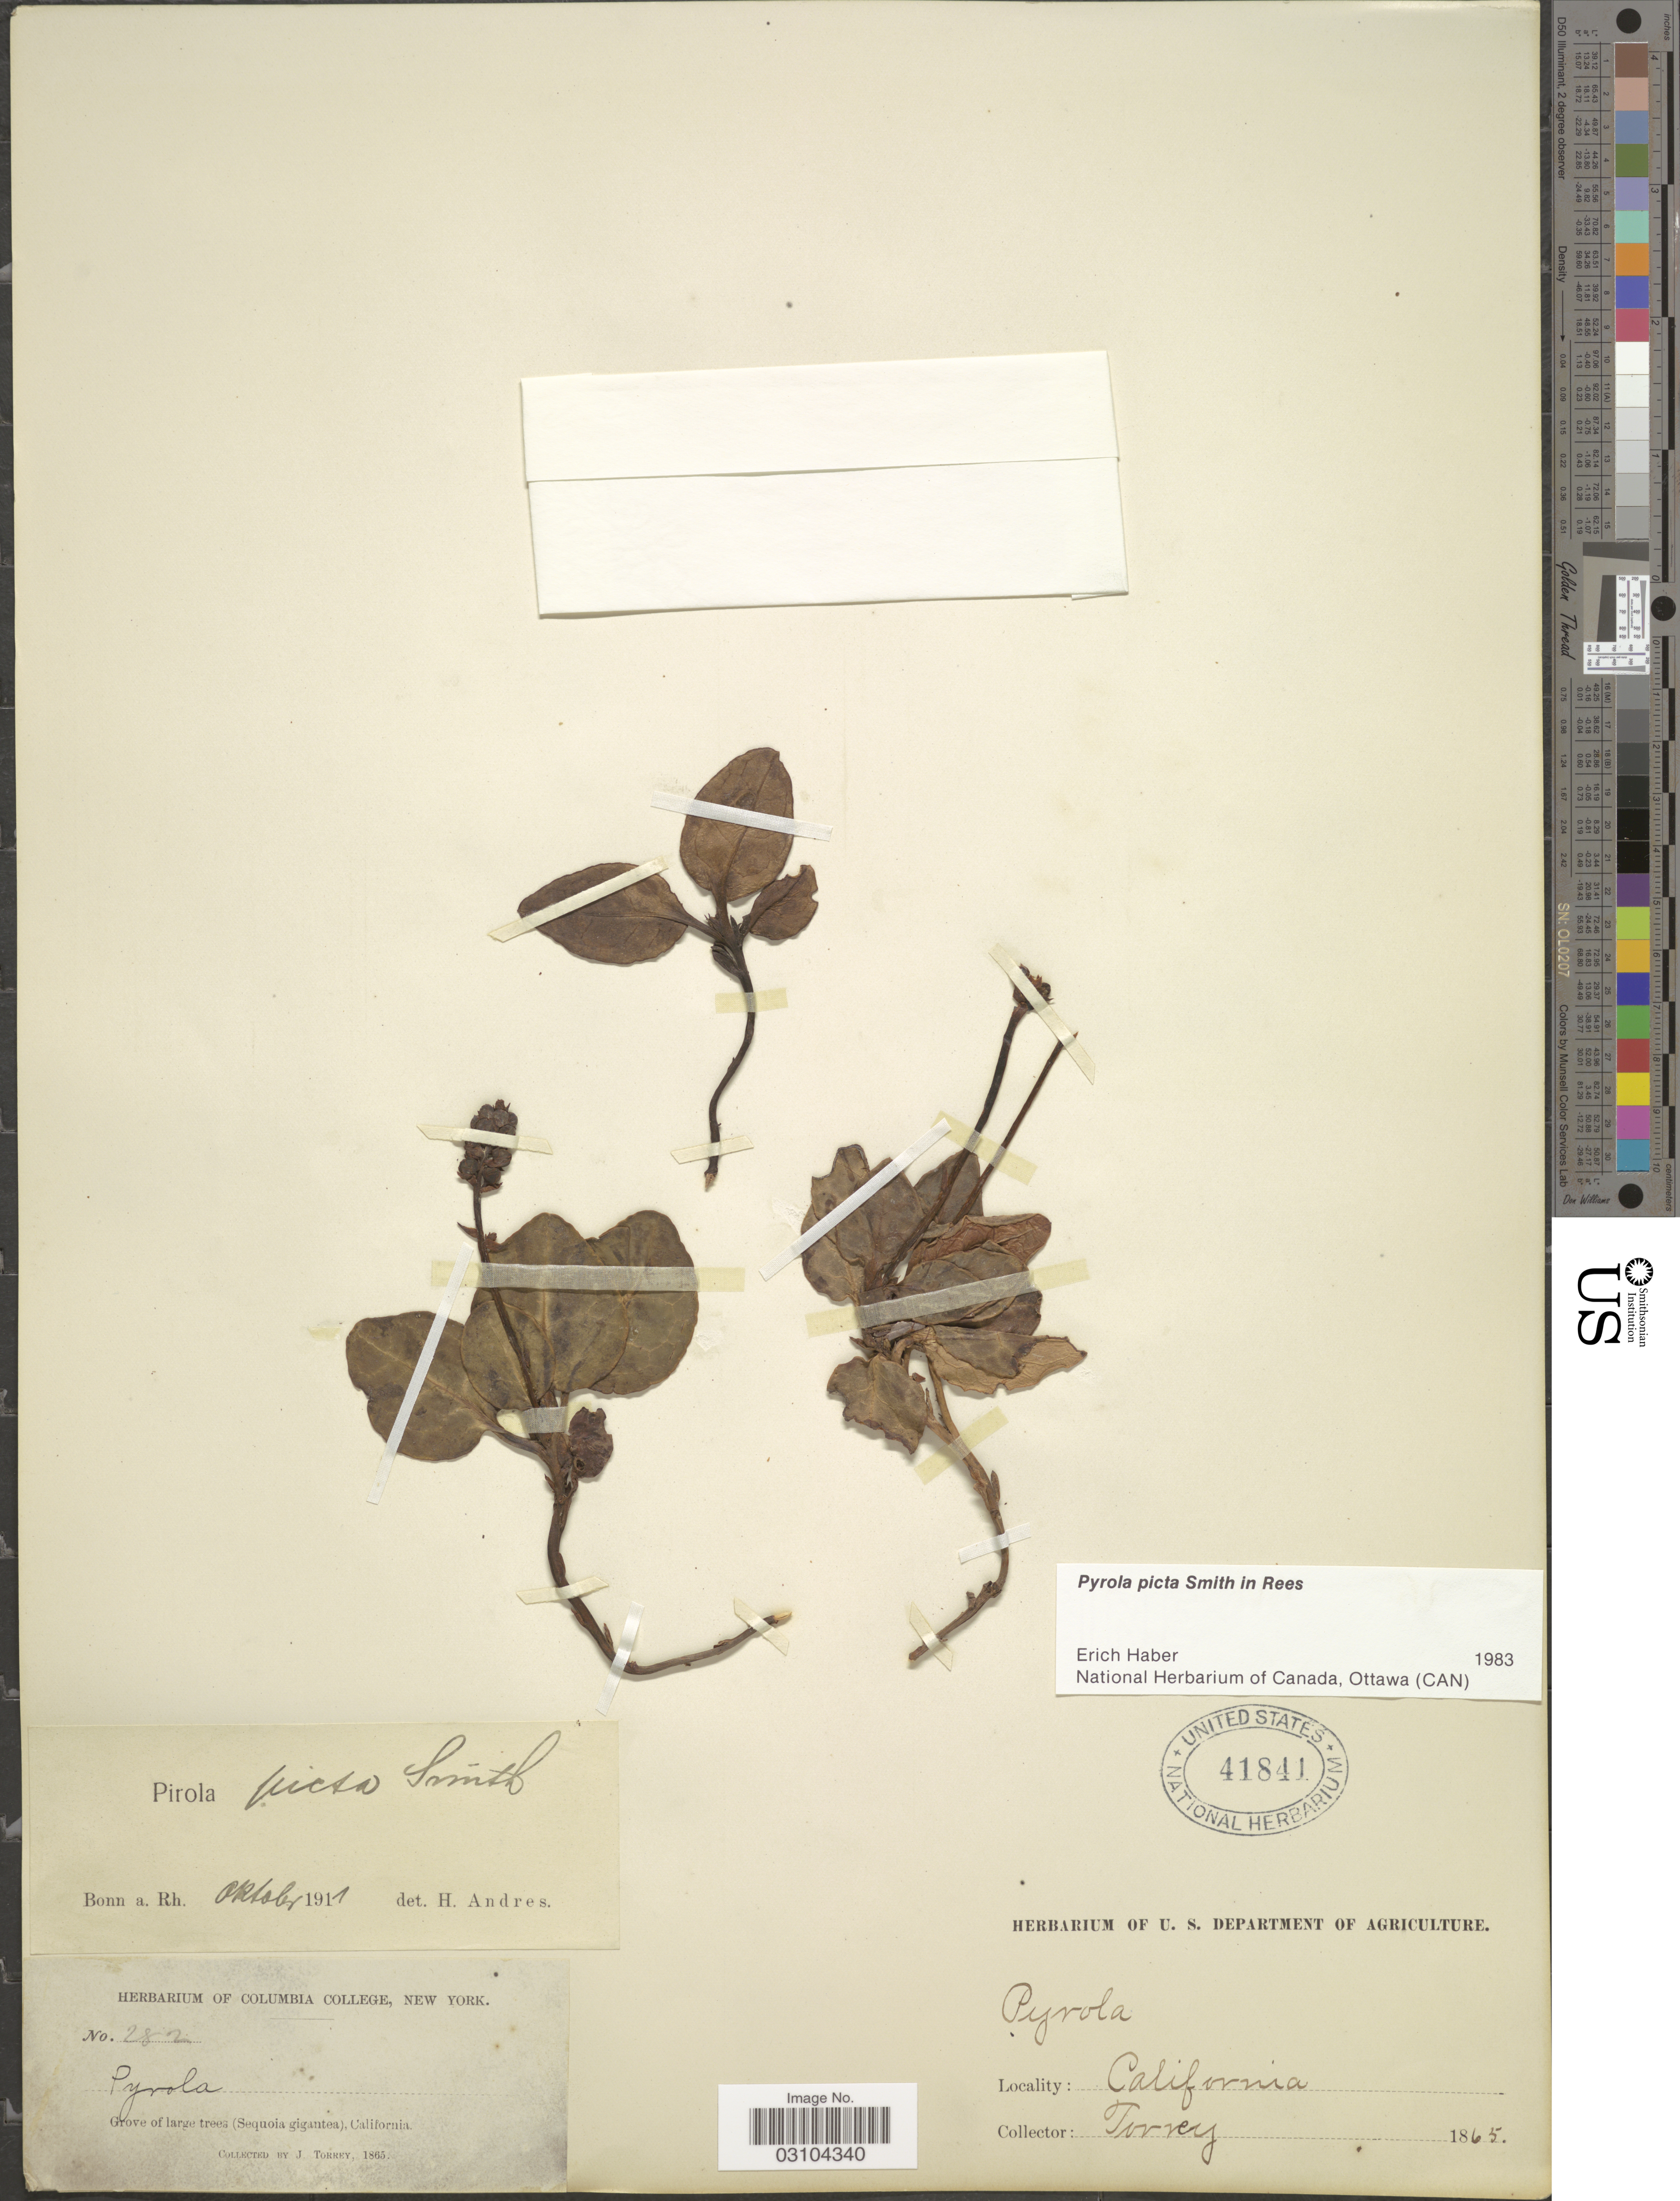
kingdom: Plantae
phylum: Tracheophyta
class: Magnoliopsida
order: Ericales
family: Ericaceae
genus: Pyrola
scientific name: Pyrola picta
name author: Sm. in Rees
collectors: J. Torrey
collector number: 282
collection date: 1865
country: United States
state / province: California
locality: Grove of large trees (Sequoia gigantea).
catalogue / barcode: US 41841